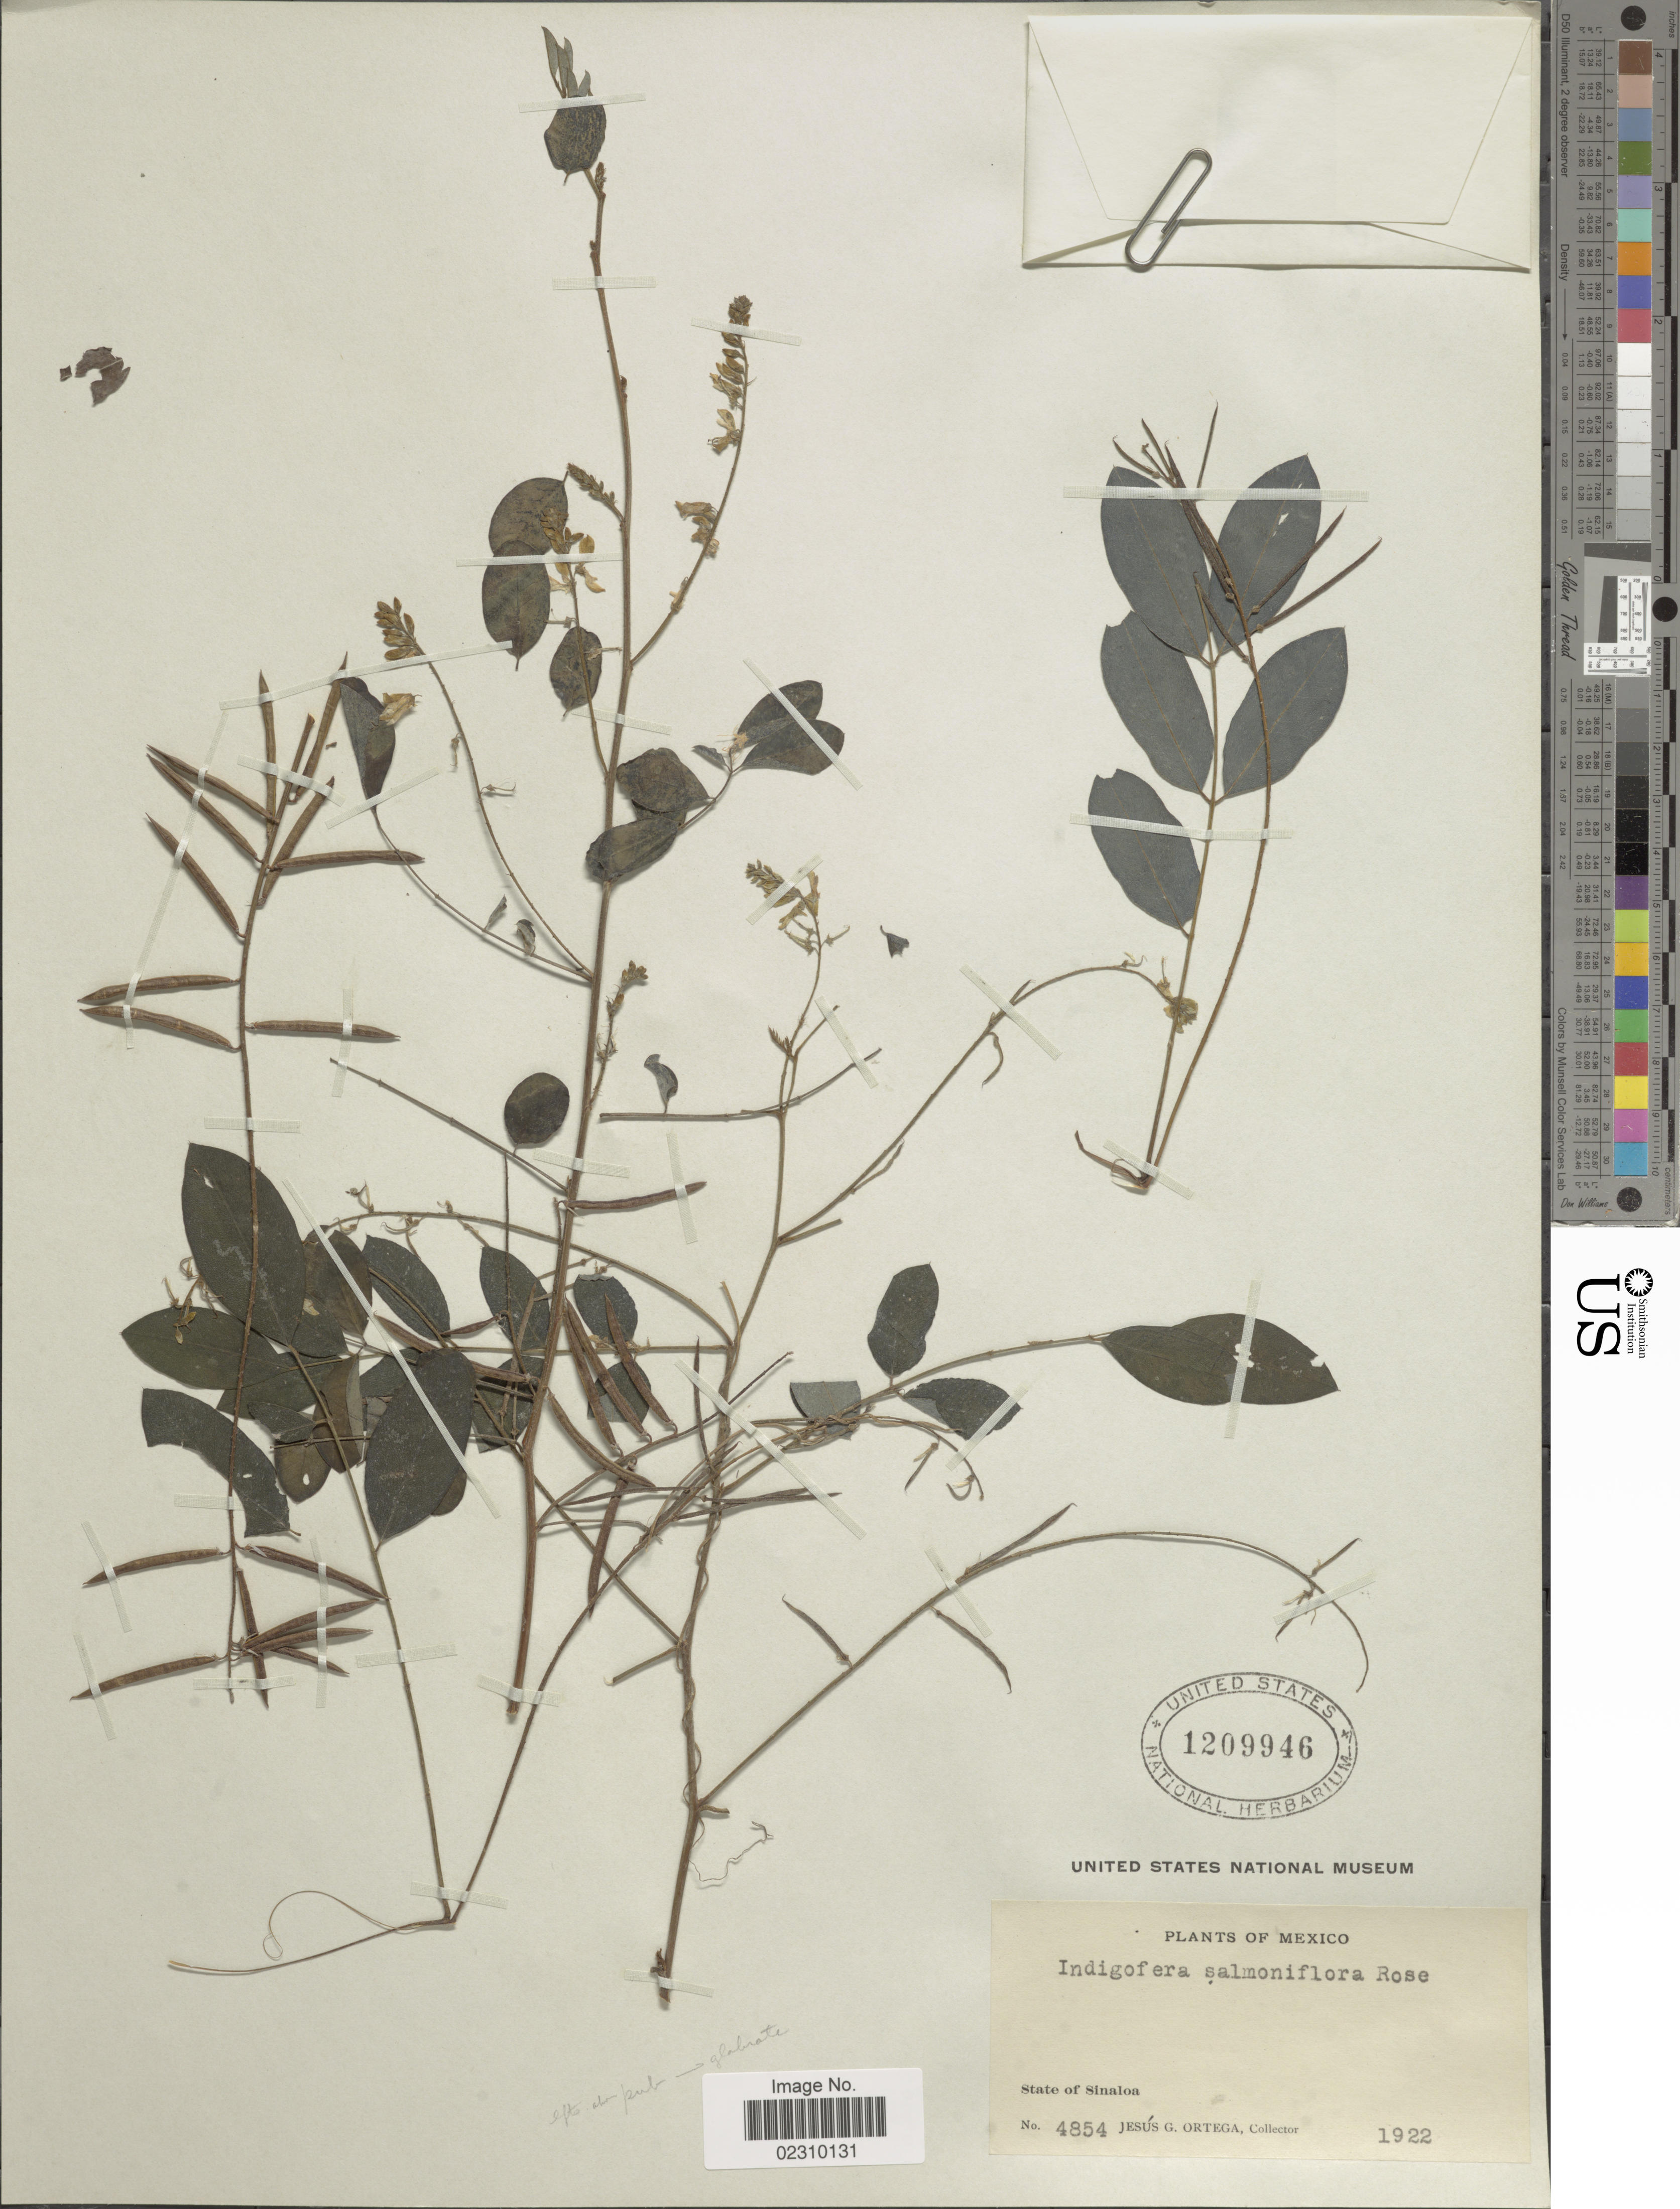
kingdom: Plantae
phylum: Tracheophyta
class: Magnoliopsida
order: Fabales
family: Fabaceae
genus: Indigofera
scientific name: Indigofera sp.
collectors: J. Ortega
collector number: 4854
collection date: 1922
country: Mexico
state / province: Sinaloa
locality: State of Sinaloa, Mexico.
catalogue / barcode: US 1209946